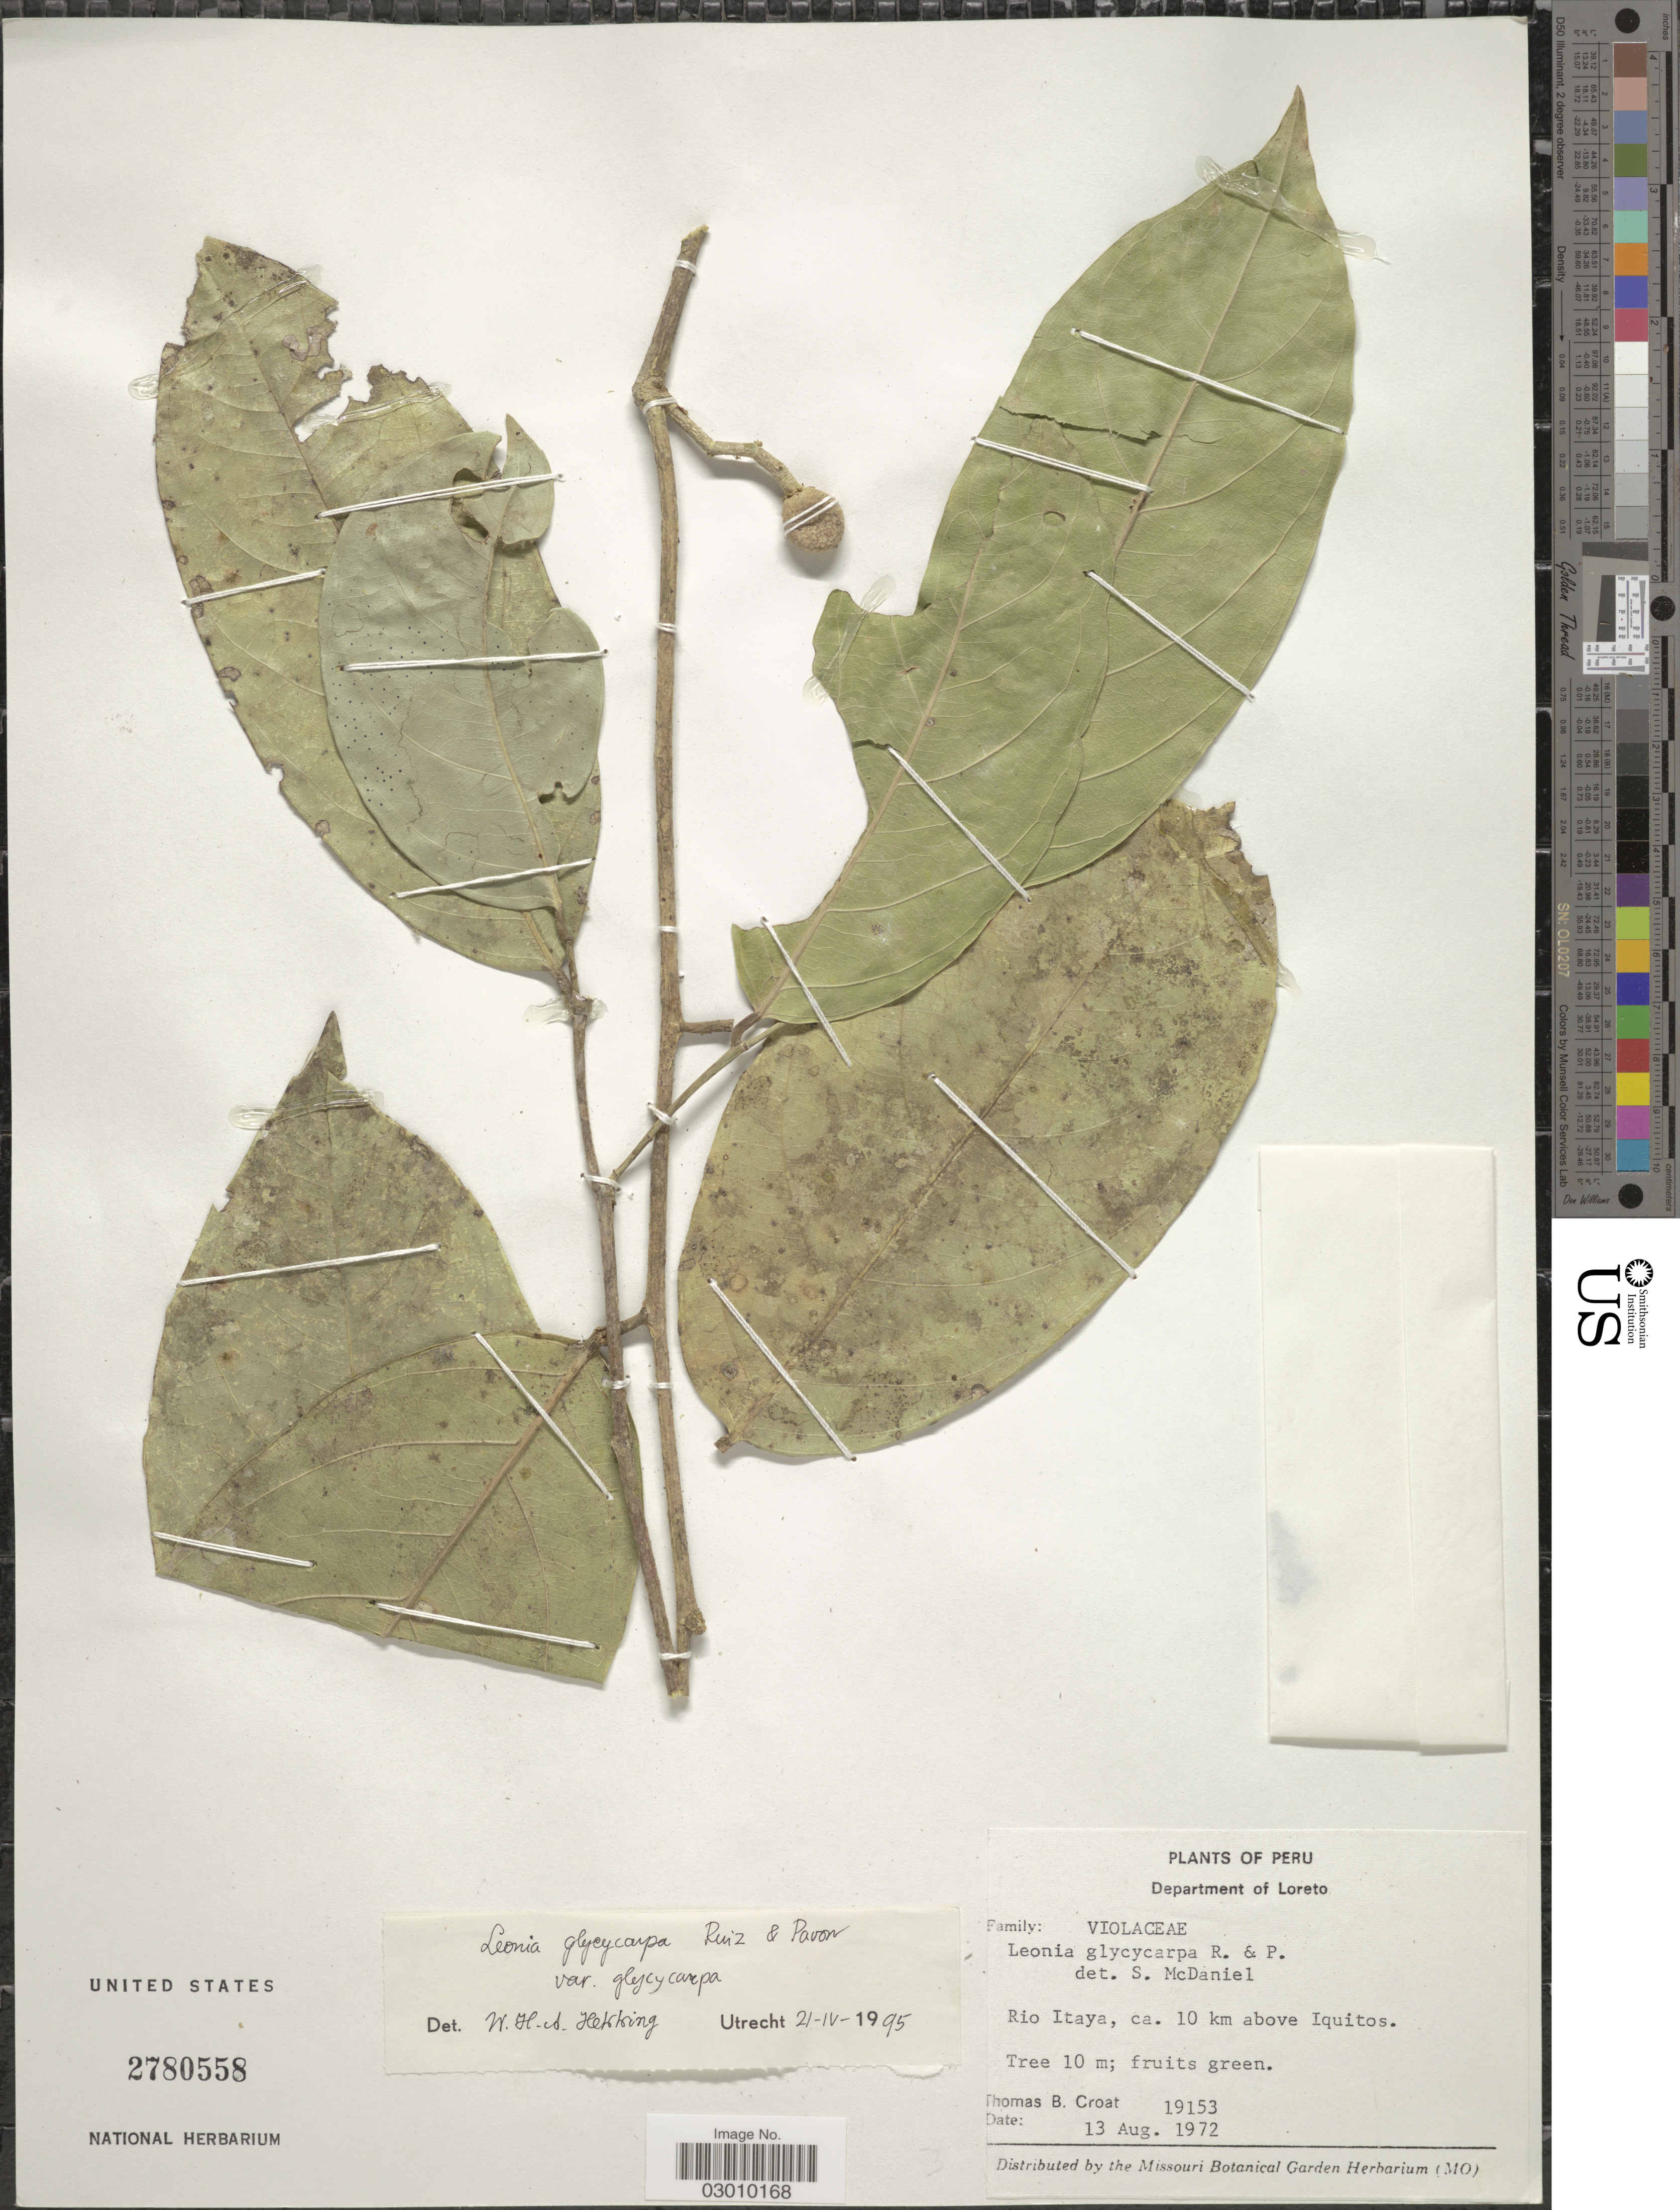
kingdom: Plantae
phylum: Tracheophyta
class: Magnoliopsida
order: Malpighiales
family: Violaceae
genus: Leonia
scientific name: Leonia glycycarpa var. racemosa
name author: (Mart.) L.B. Sm. & A. Fernández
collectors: T. B. Croat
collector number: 19153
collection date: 1972-08-13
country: Peru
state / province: Loreto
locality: Department of Loreto. Rio Itaya, ca. 10 km above Iquitos.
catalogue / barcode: US 2780558